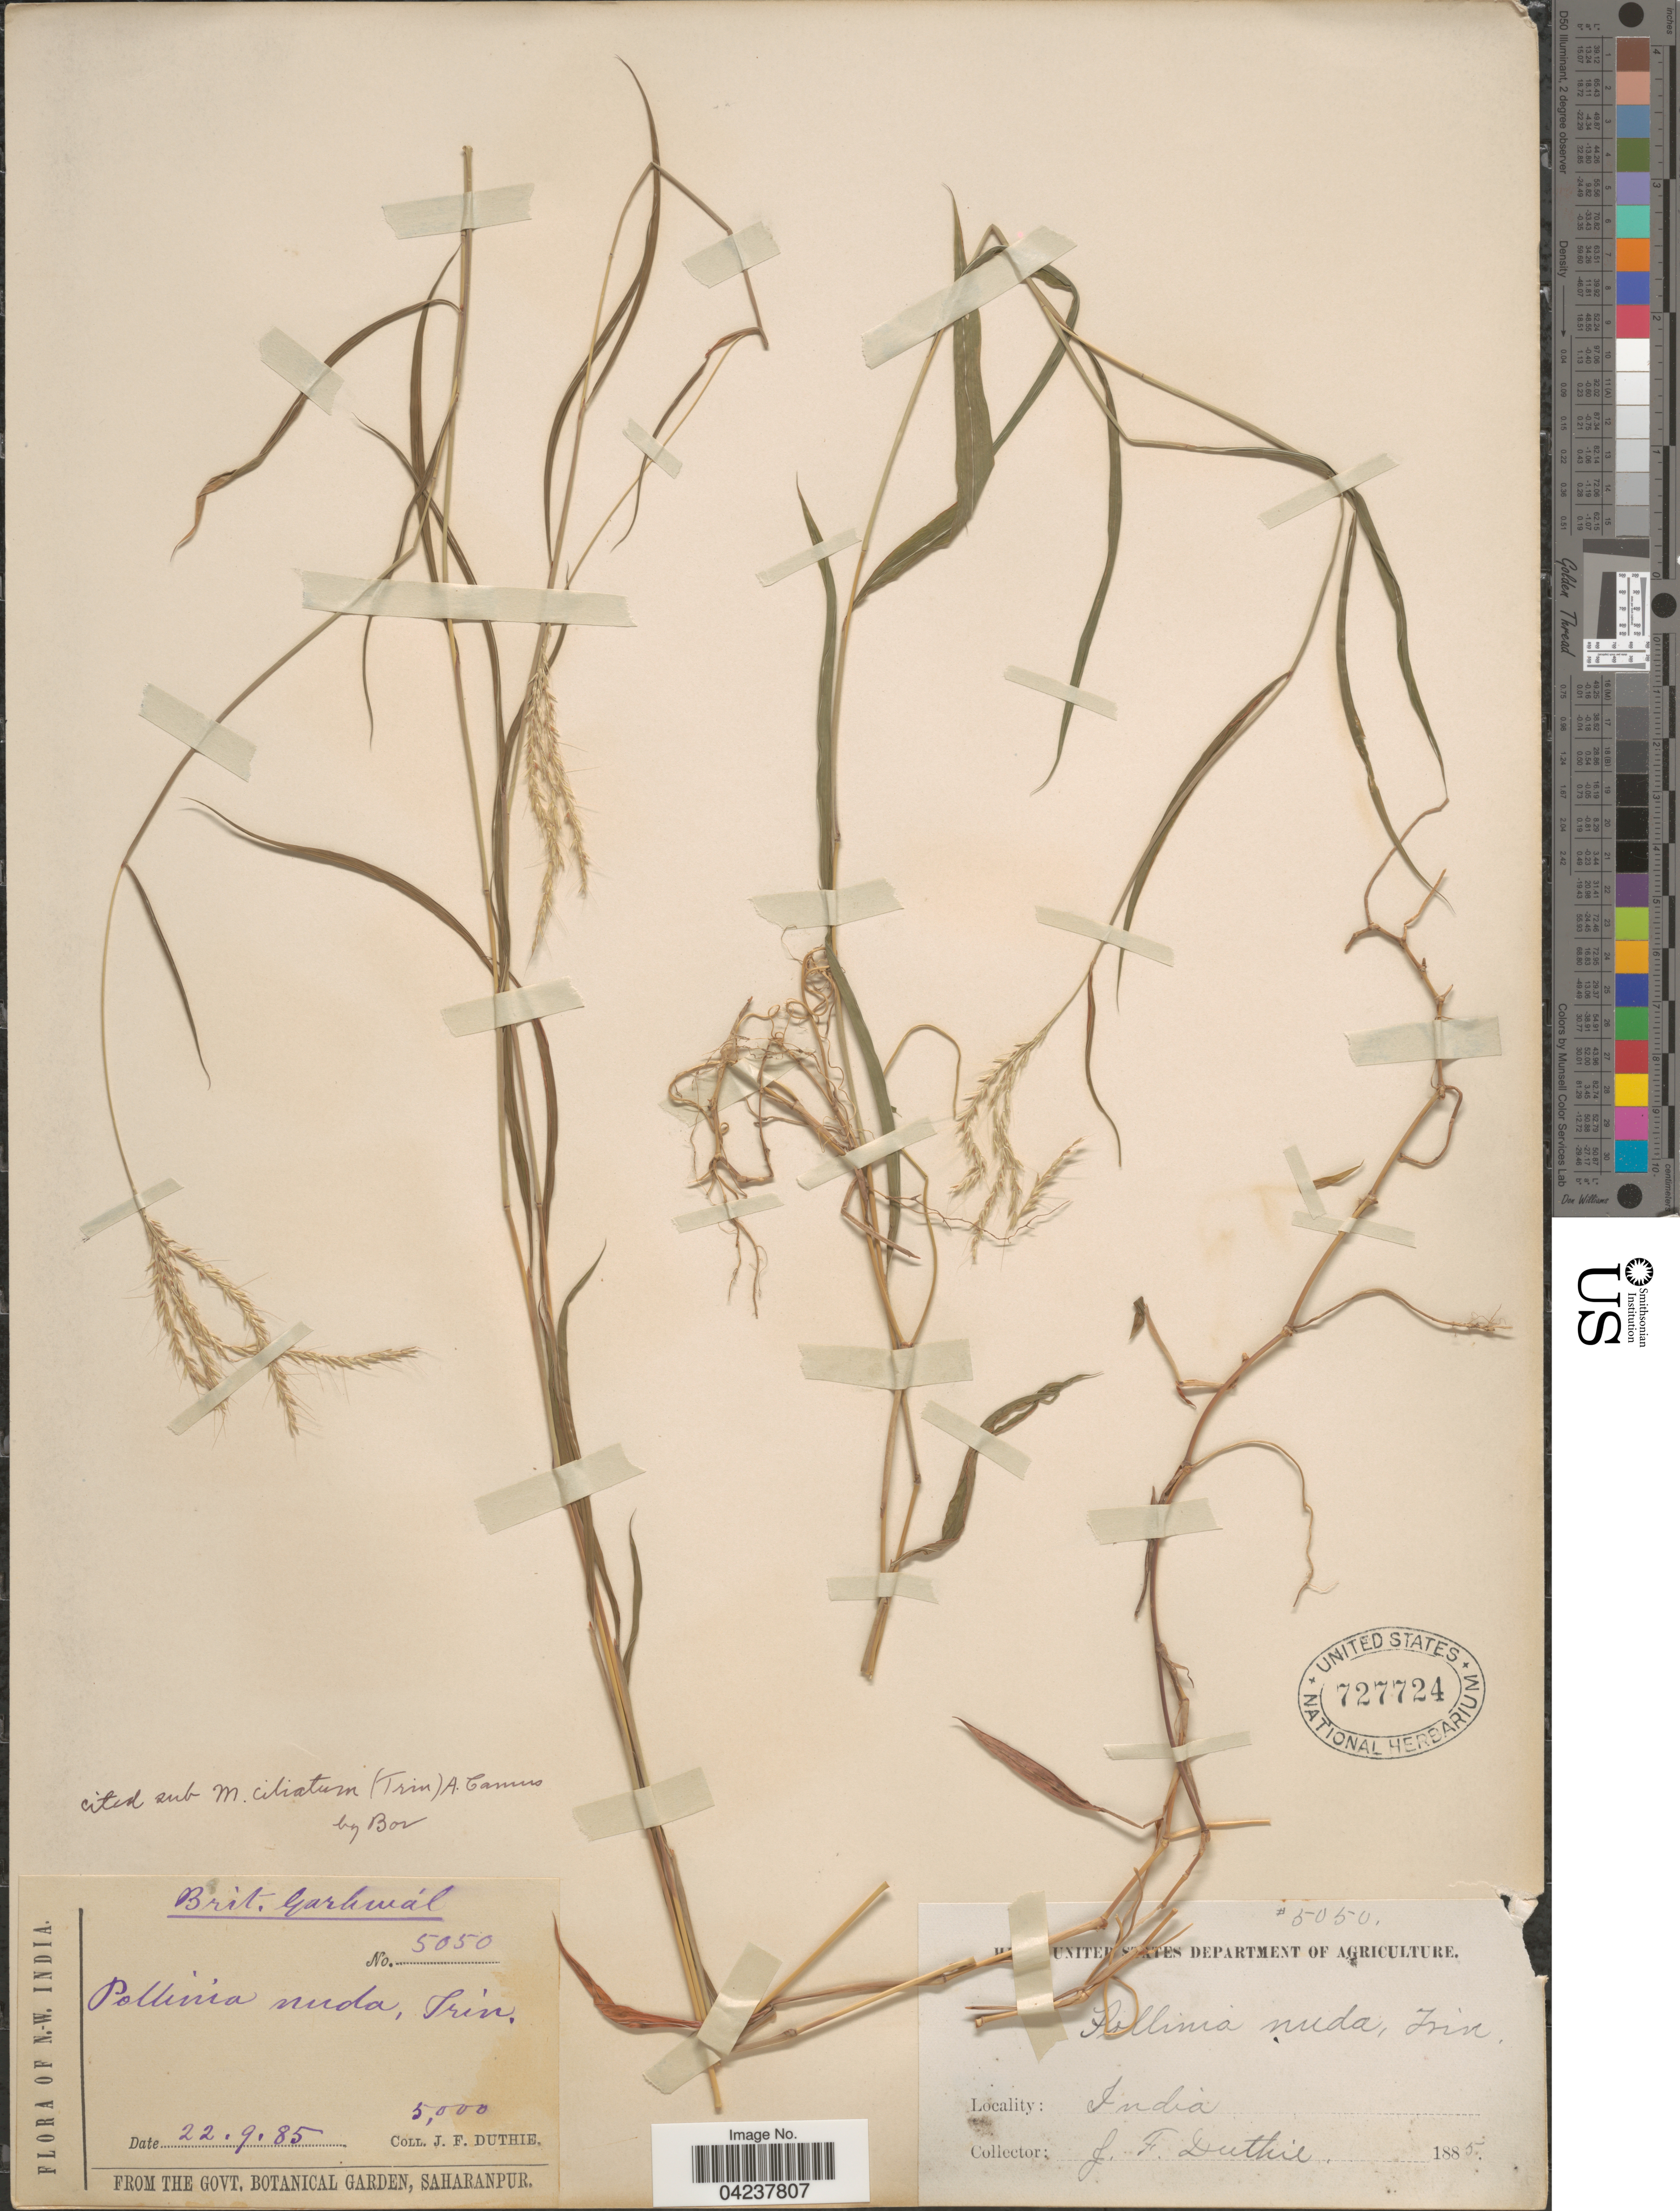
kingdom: Plantae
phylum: Tracheophyta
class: Liliopsida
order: Poales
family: Poaceae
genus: Microstegium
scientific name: Microstegium ciliatum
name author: (Trin.) A. Camus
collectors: J. F. Duthie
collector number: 5050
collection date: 1885-09-22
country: India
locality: N.-W. India. Brit. Garhwál.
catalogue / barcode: US 727724